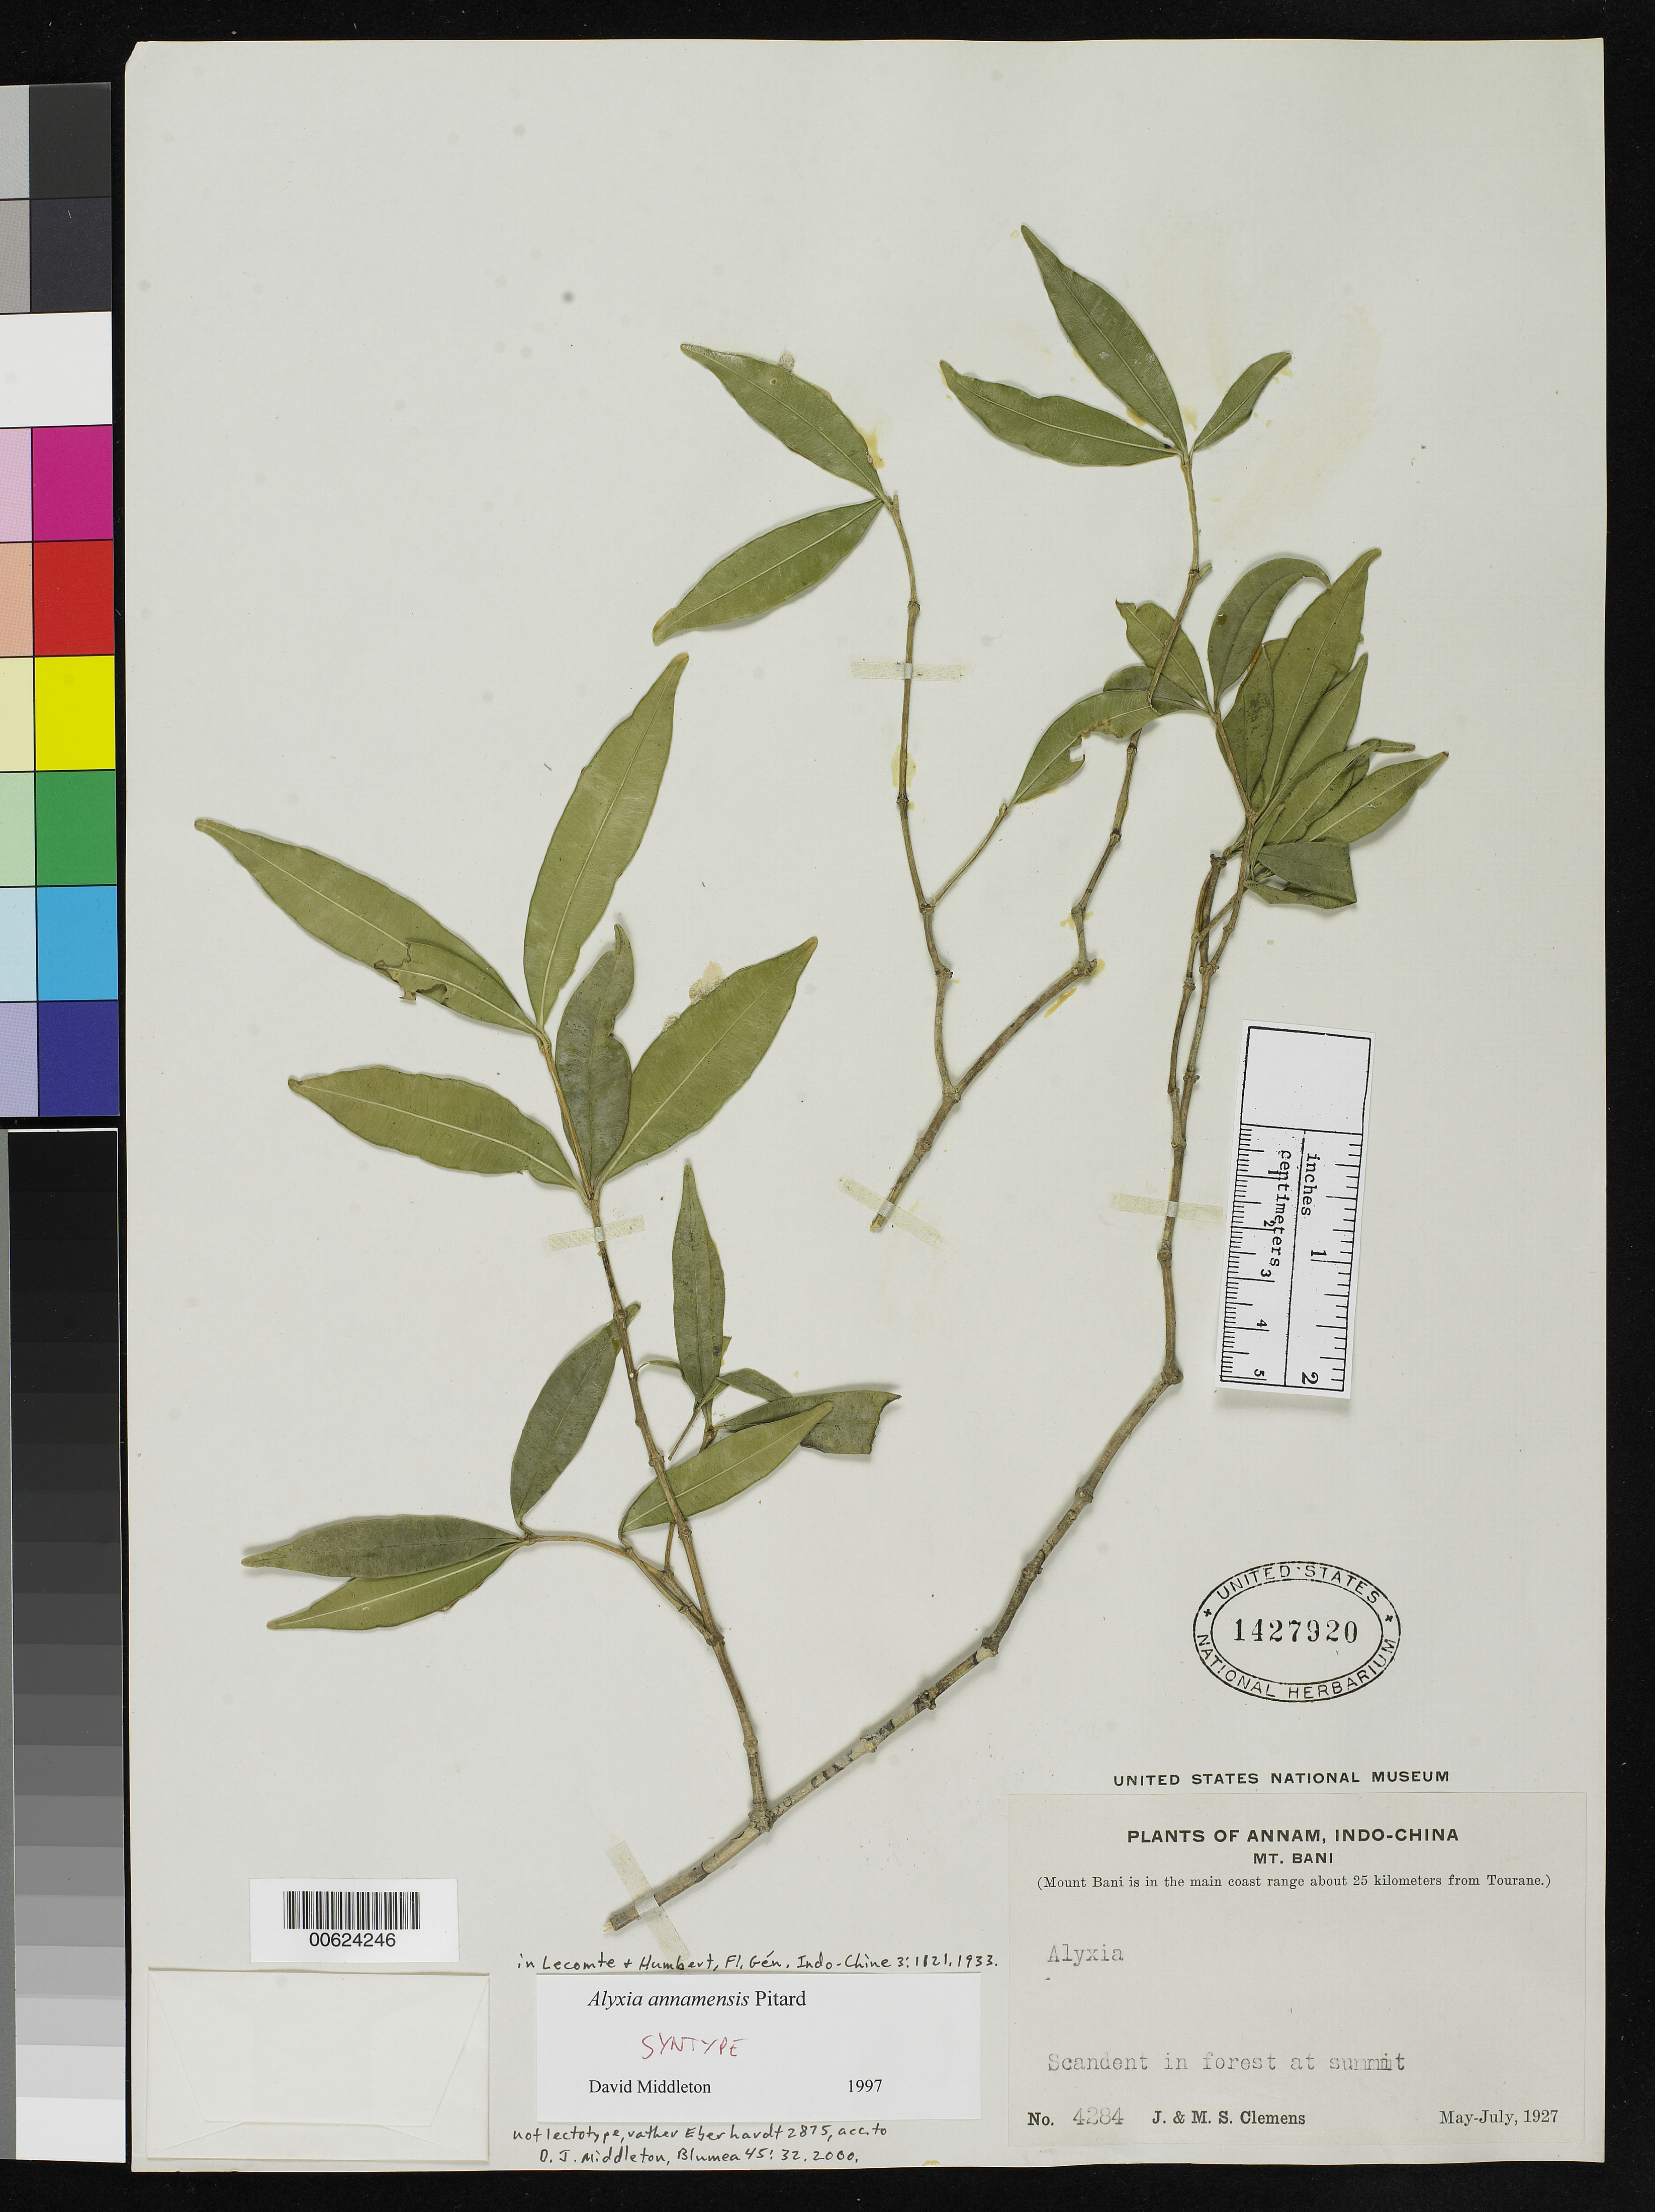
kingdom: Plantae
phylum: Tracheophyta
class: Magnoliopsida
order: Gentianales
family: Apocynaceae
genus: Alyxia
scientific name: Alyxia annamensis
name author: Pit. in & Humbert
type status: Syntype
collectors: J. Clemens & M. S. Clemens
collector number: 4284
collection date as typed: May 1927 to -- Jul 1927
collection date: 1927-05/1927-07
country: Vietnam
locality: (Annam, Indo-China) Mt. Bani, 25 K from Tourane.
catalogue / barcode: US 1427920